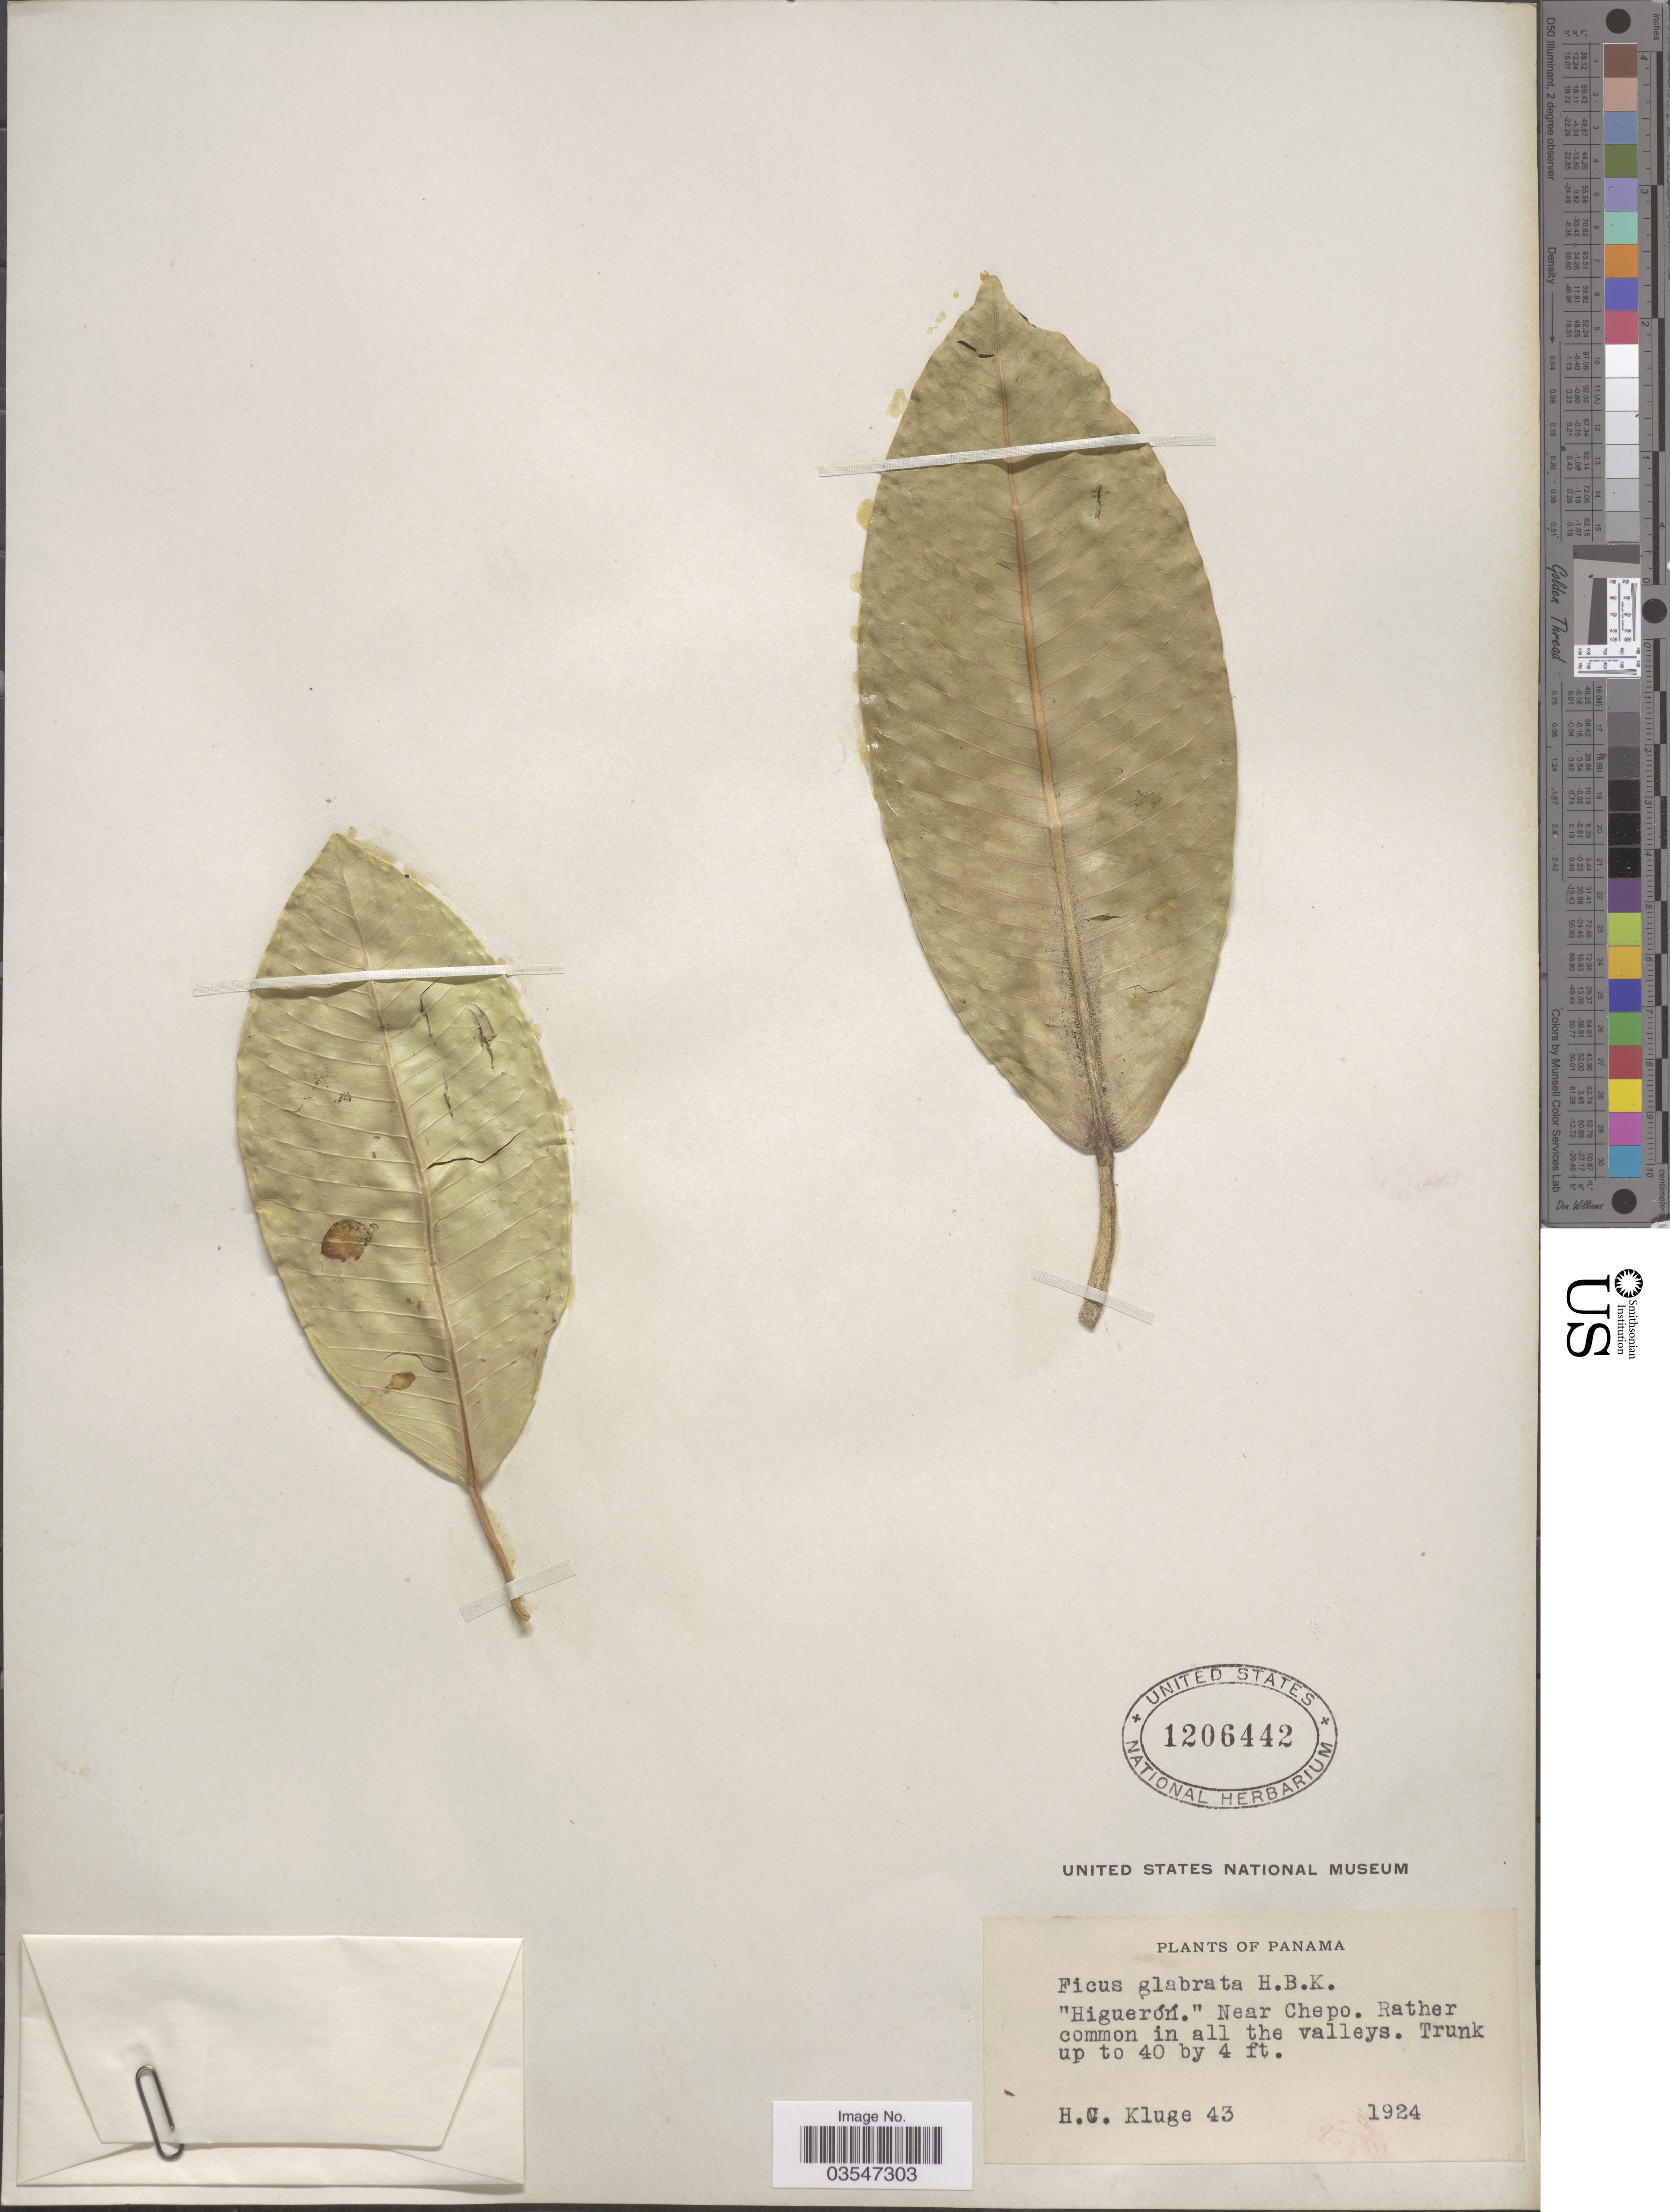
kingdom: Plantae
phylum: Tracheophyta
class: Magnoliopsida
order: Rosales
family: Moraceae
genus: Ficus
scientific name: Ficus insipida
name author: Willd.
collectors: H. C. Kluge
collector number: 43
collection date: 1924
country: Panama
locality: Near Chepo. Rather common in all the valleys.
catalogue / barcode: US 1206442